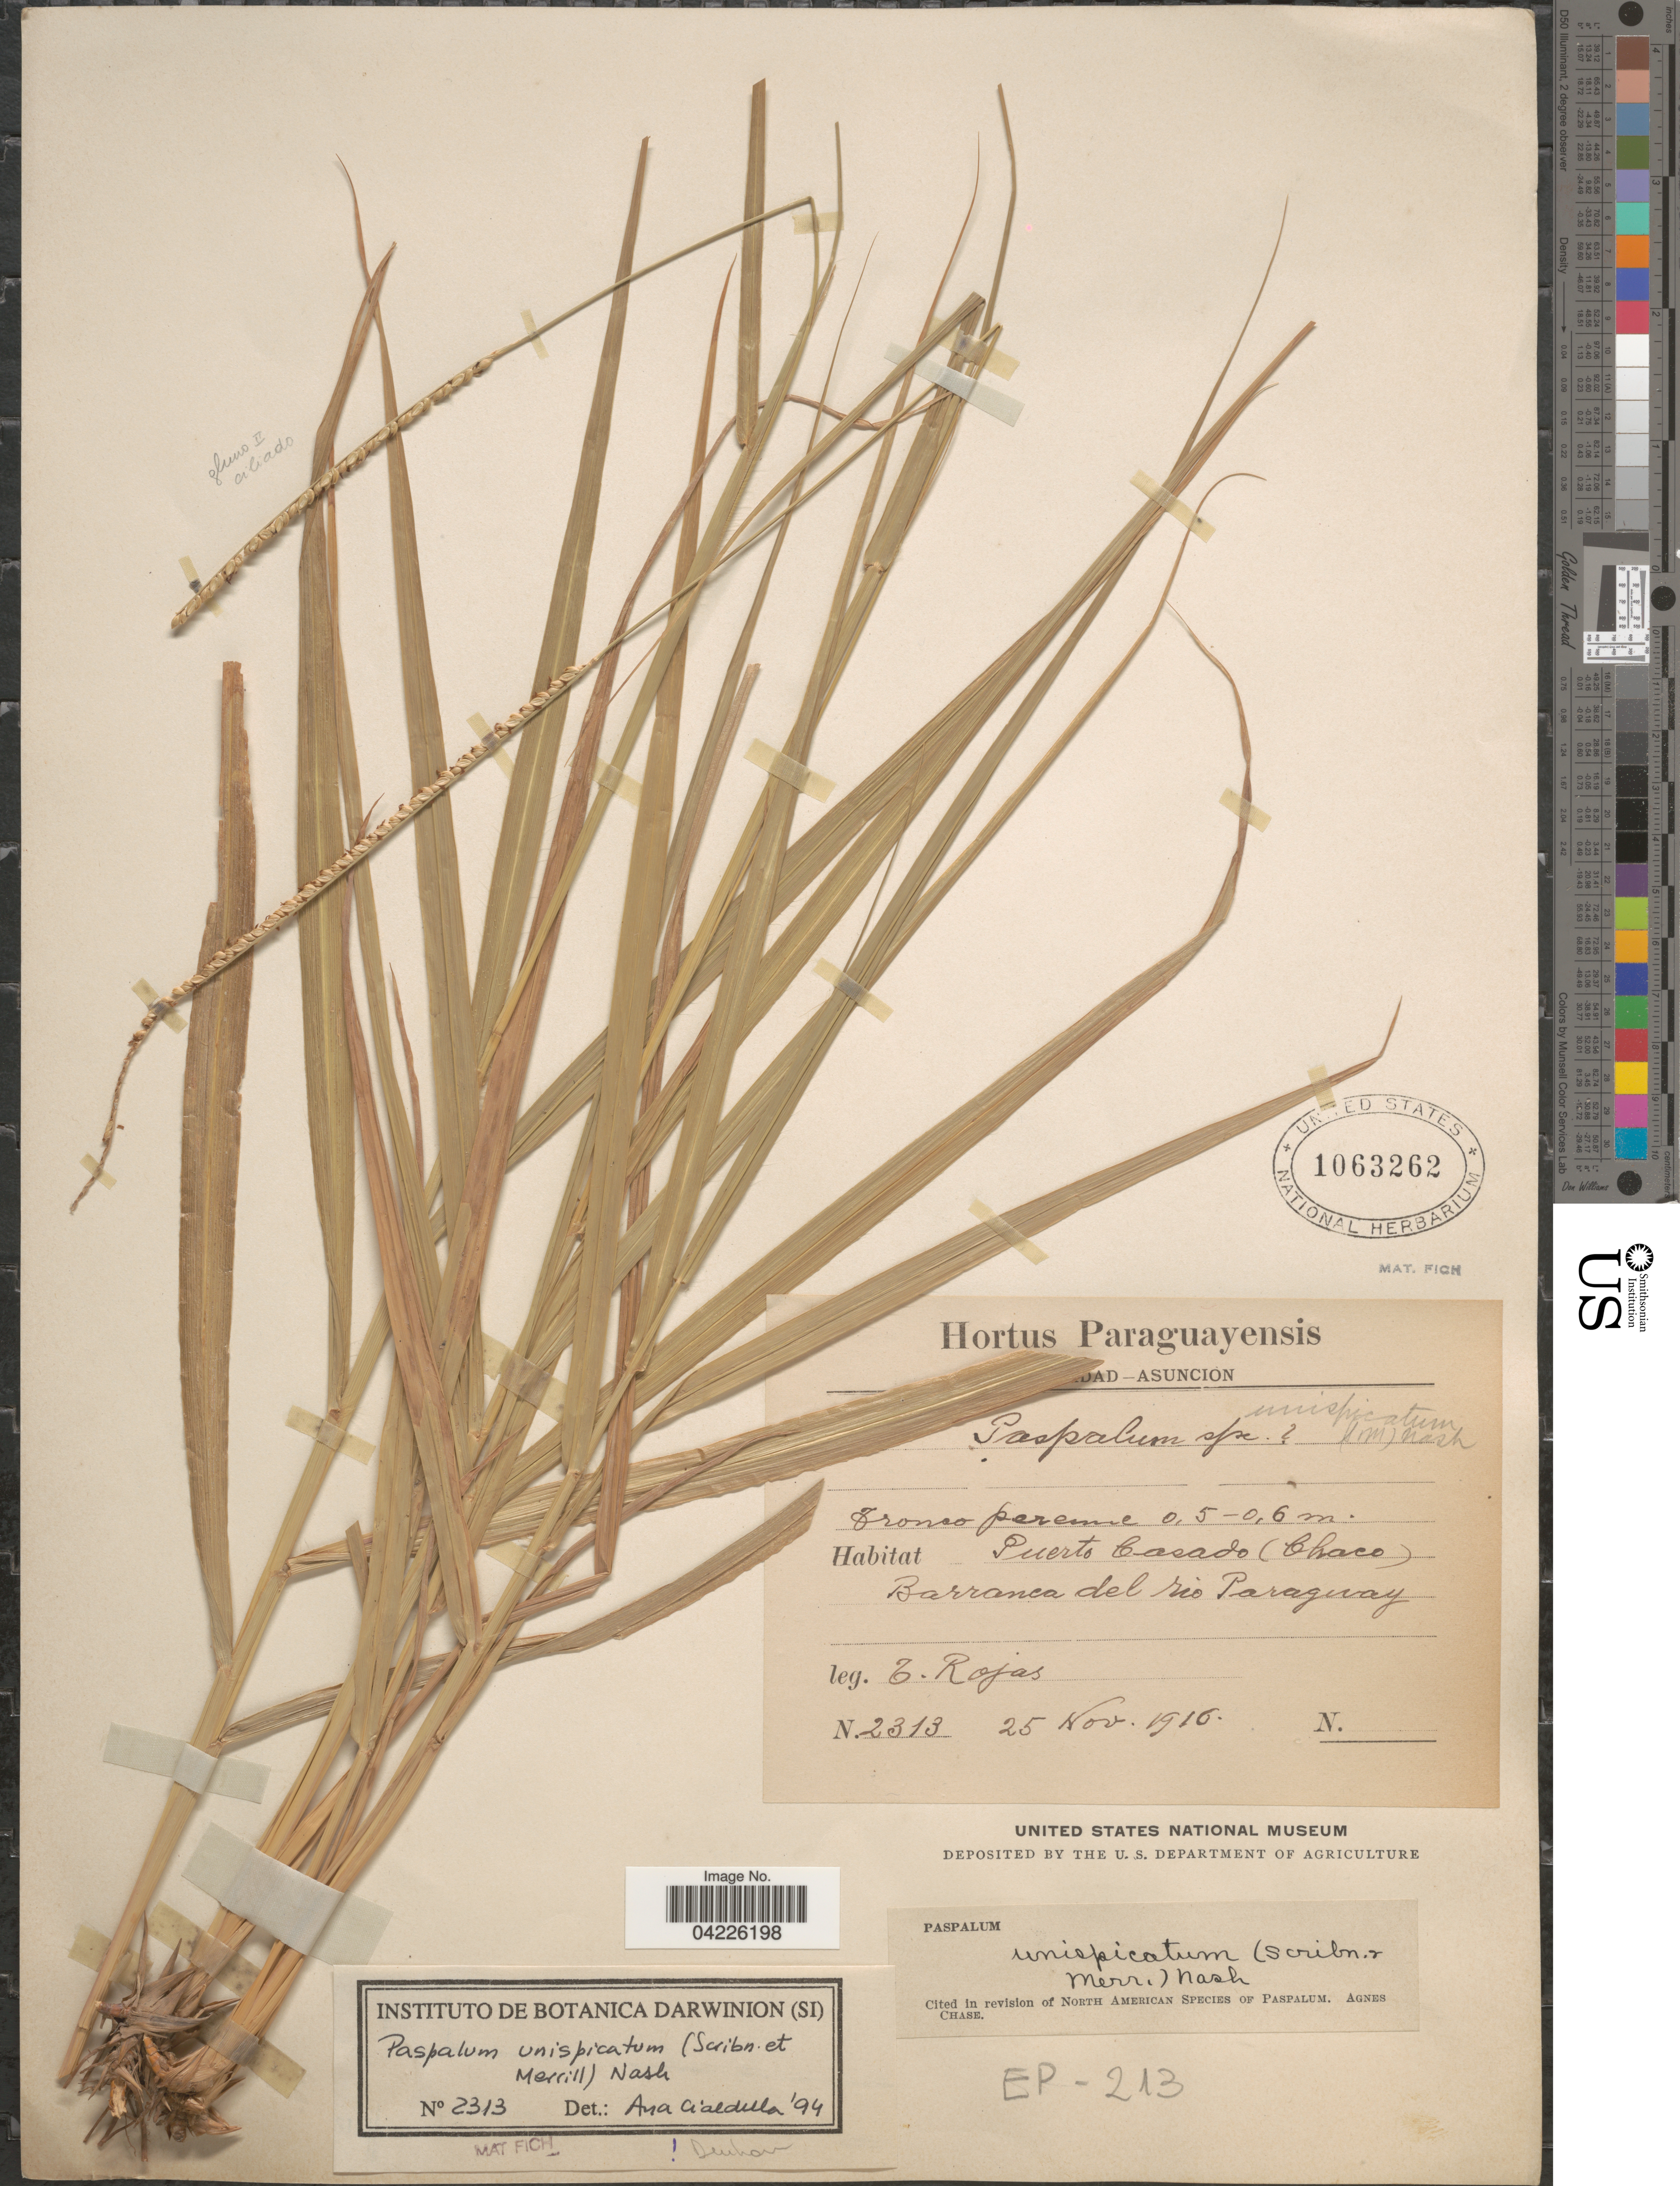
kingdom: Plantae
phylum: Tracheophyta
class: Liliopsida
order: Poales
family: Poaceae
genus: Paspalum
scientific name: Paspalum unispicatum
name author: (Scribn. & Merr.) Nash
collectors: T. Rojas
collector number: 2313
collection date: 1916-11-25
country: Paraguay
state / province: Asuncion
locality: Puerto Casado (Chaco). Barranca del rio Paraguay.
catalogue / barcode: US 1063262